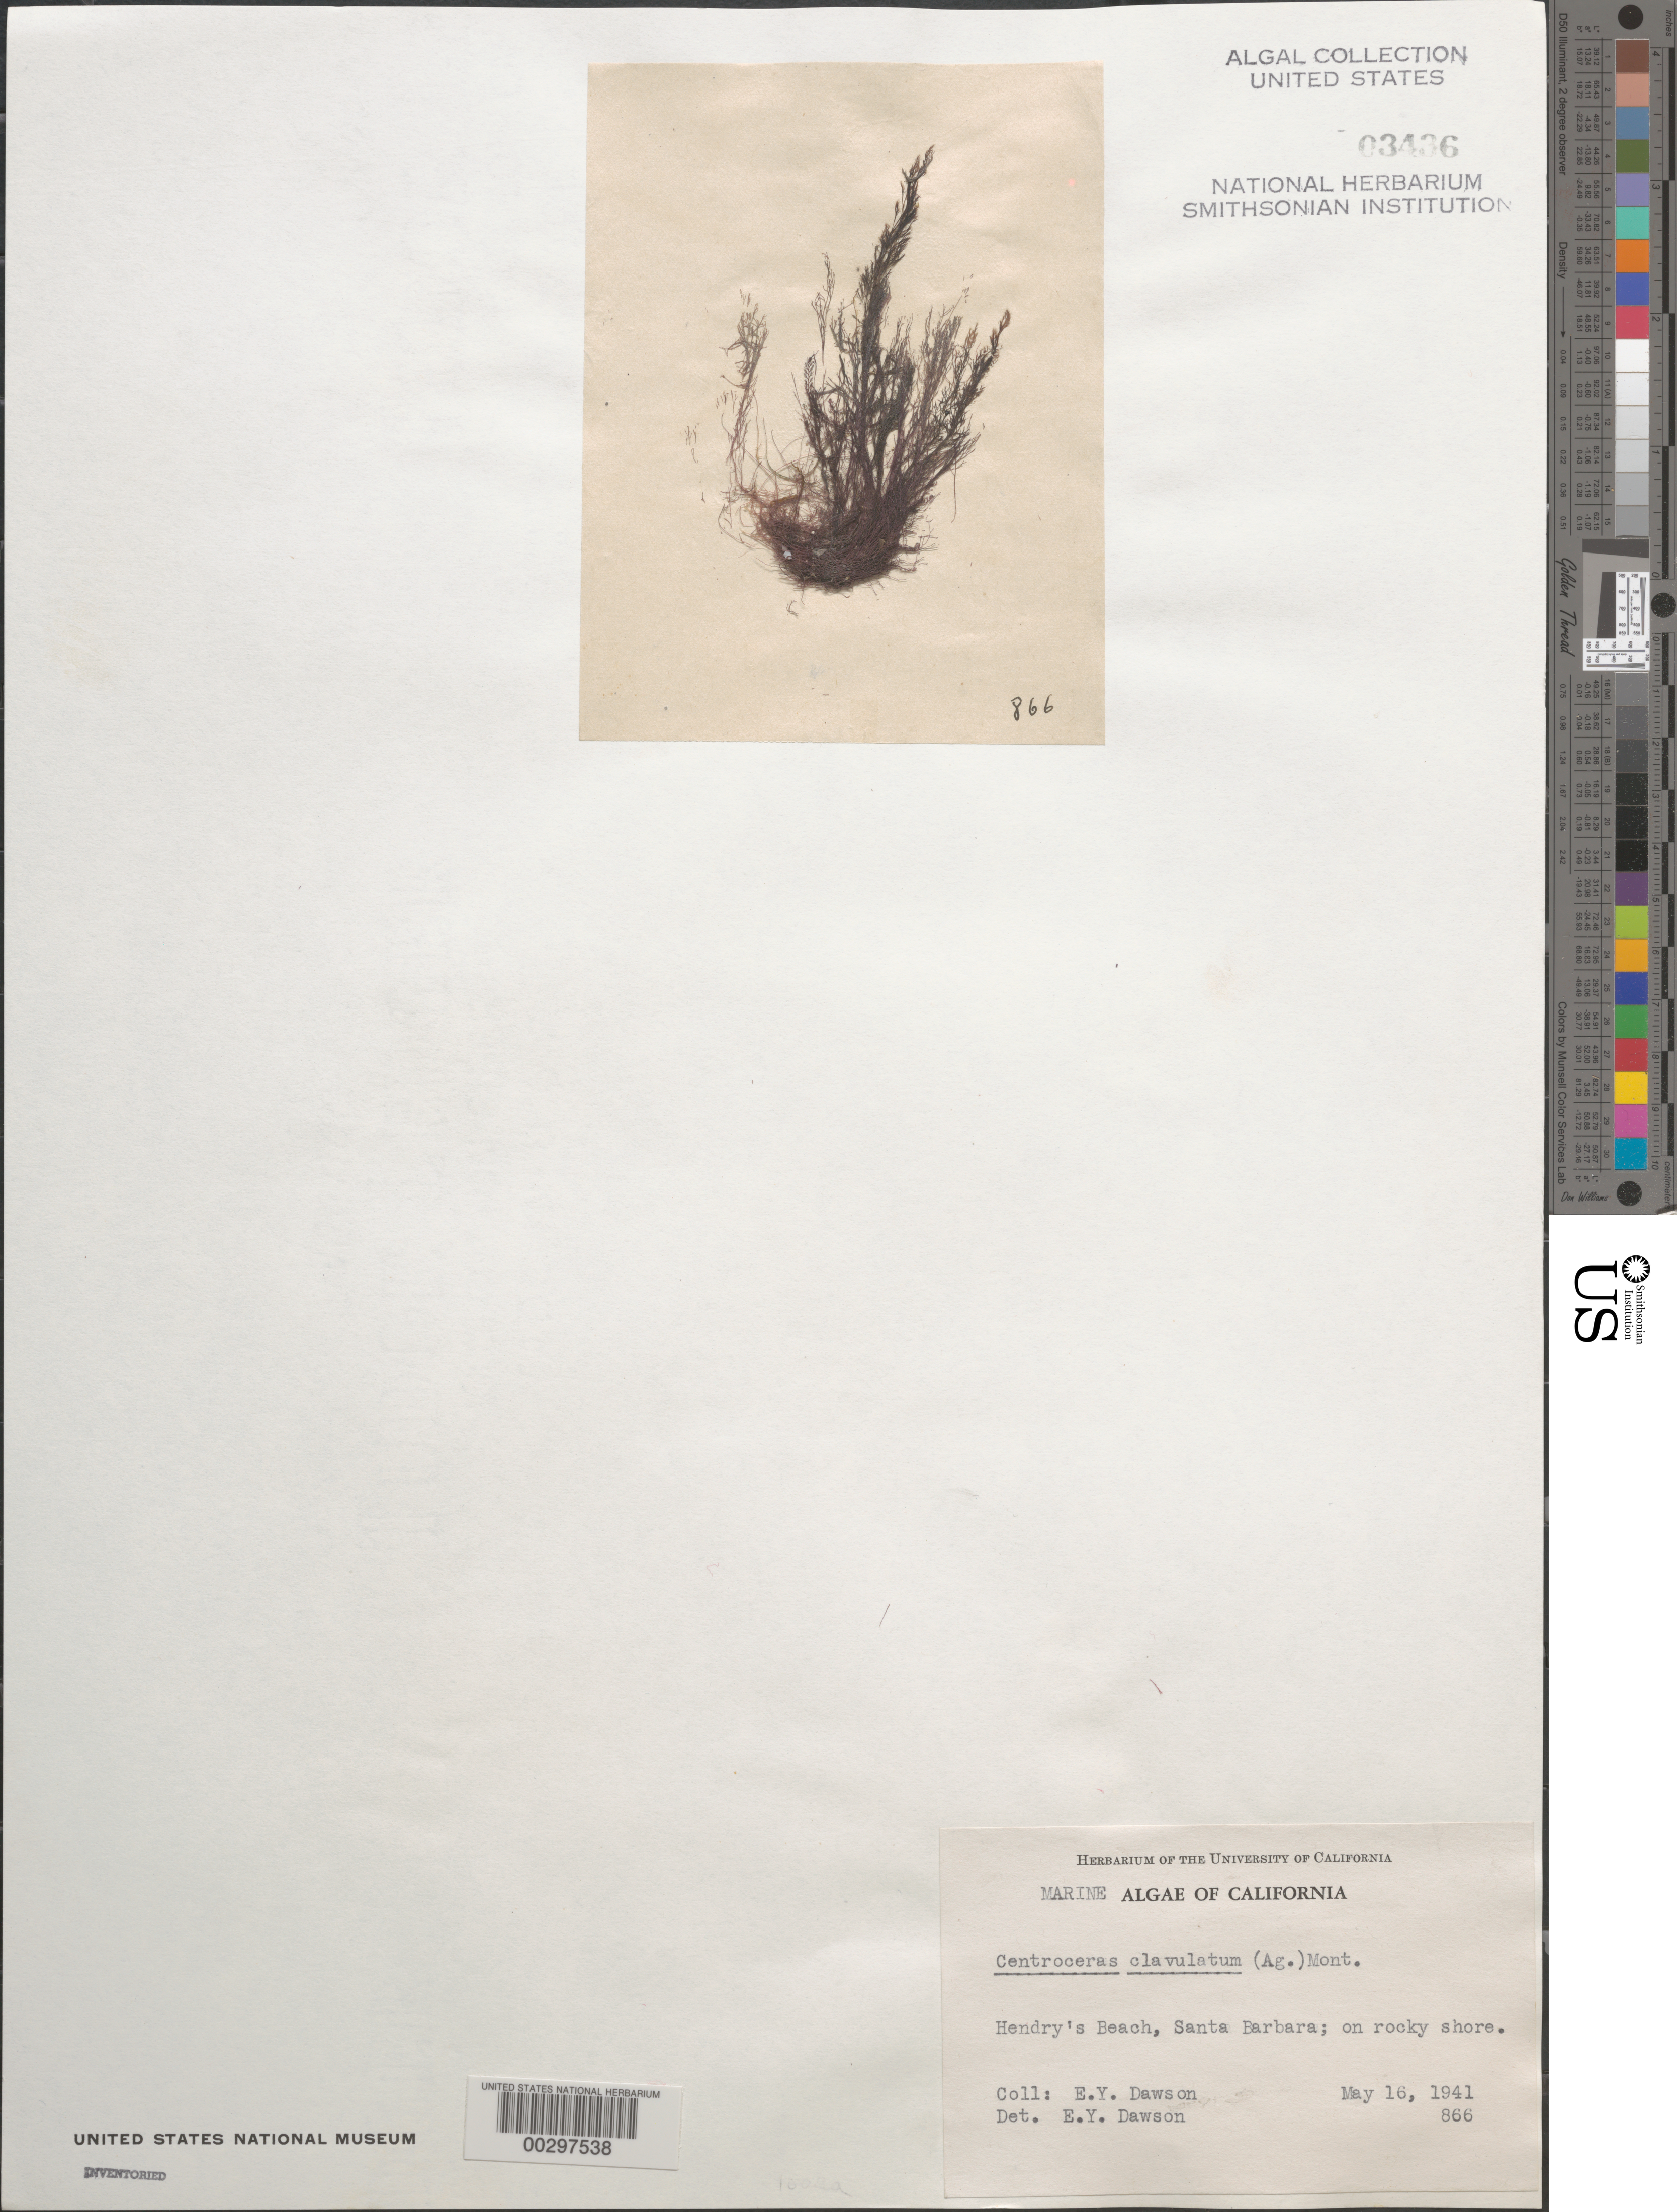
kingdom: Plantae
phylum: Rhodophyta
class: Florideophyceae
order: Ceramiales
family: Ceramiaceae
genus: Centroceras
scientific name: Centroceras clavulatum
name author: (C. Agardh) Mont.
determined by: Dawson, E. Y.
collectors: E. Y. Dawson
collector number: EYD 866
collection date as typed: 16 May 1941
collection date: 1941-05-16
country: United States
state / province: California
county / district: Santa Barbara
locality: Hendry's Beach, Santa Barbara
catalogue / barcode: US 3436